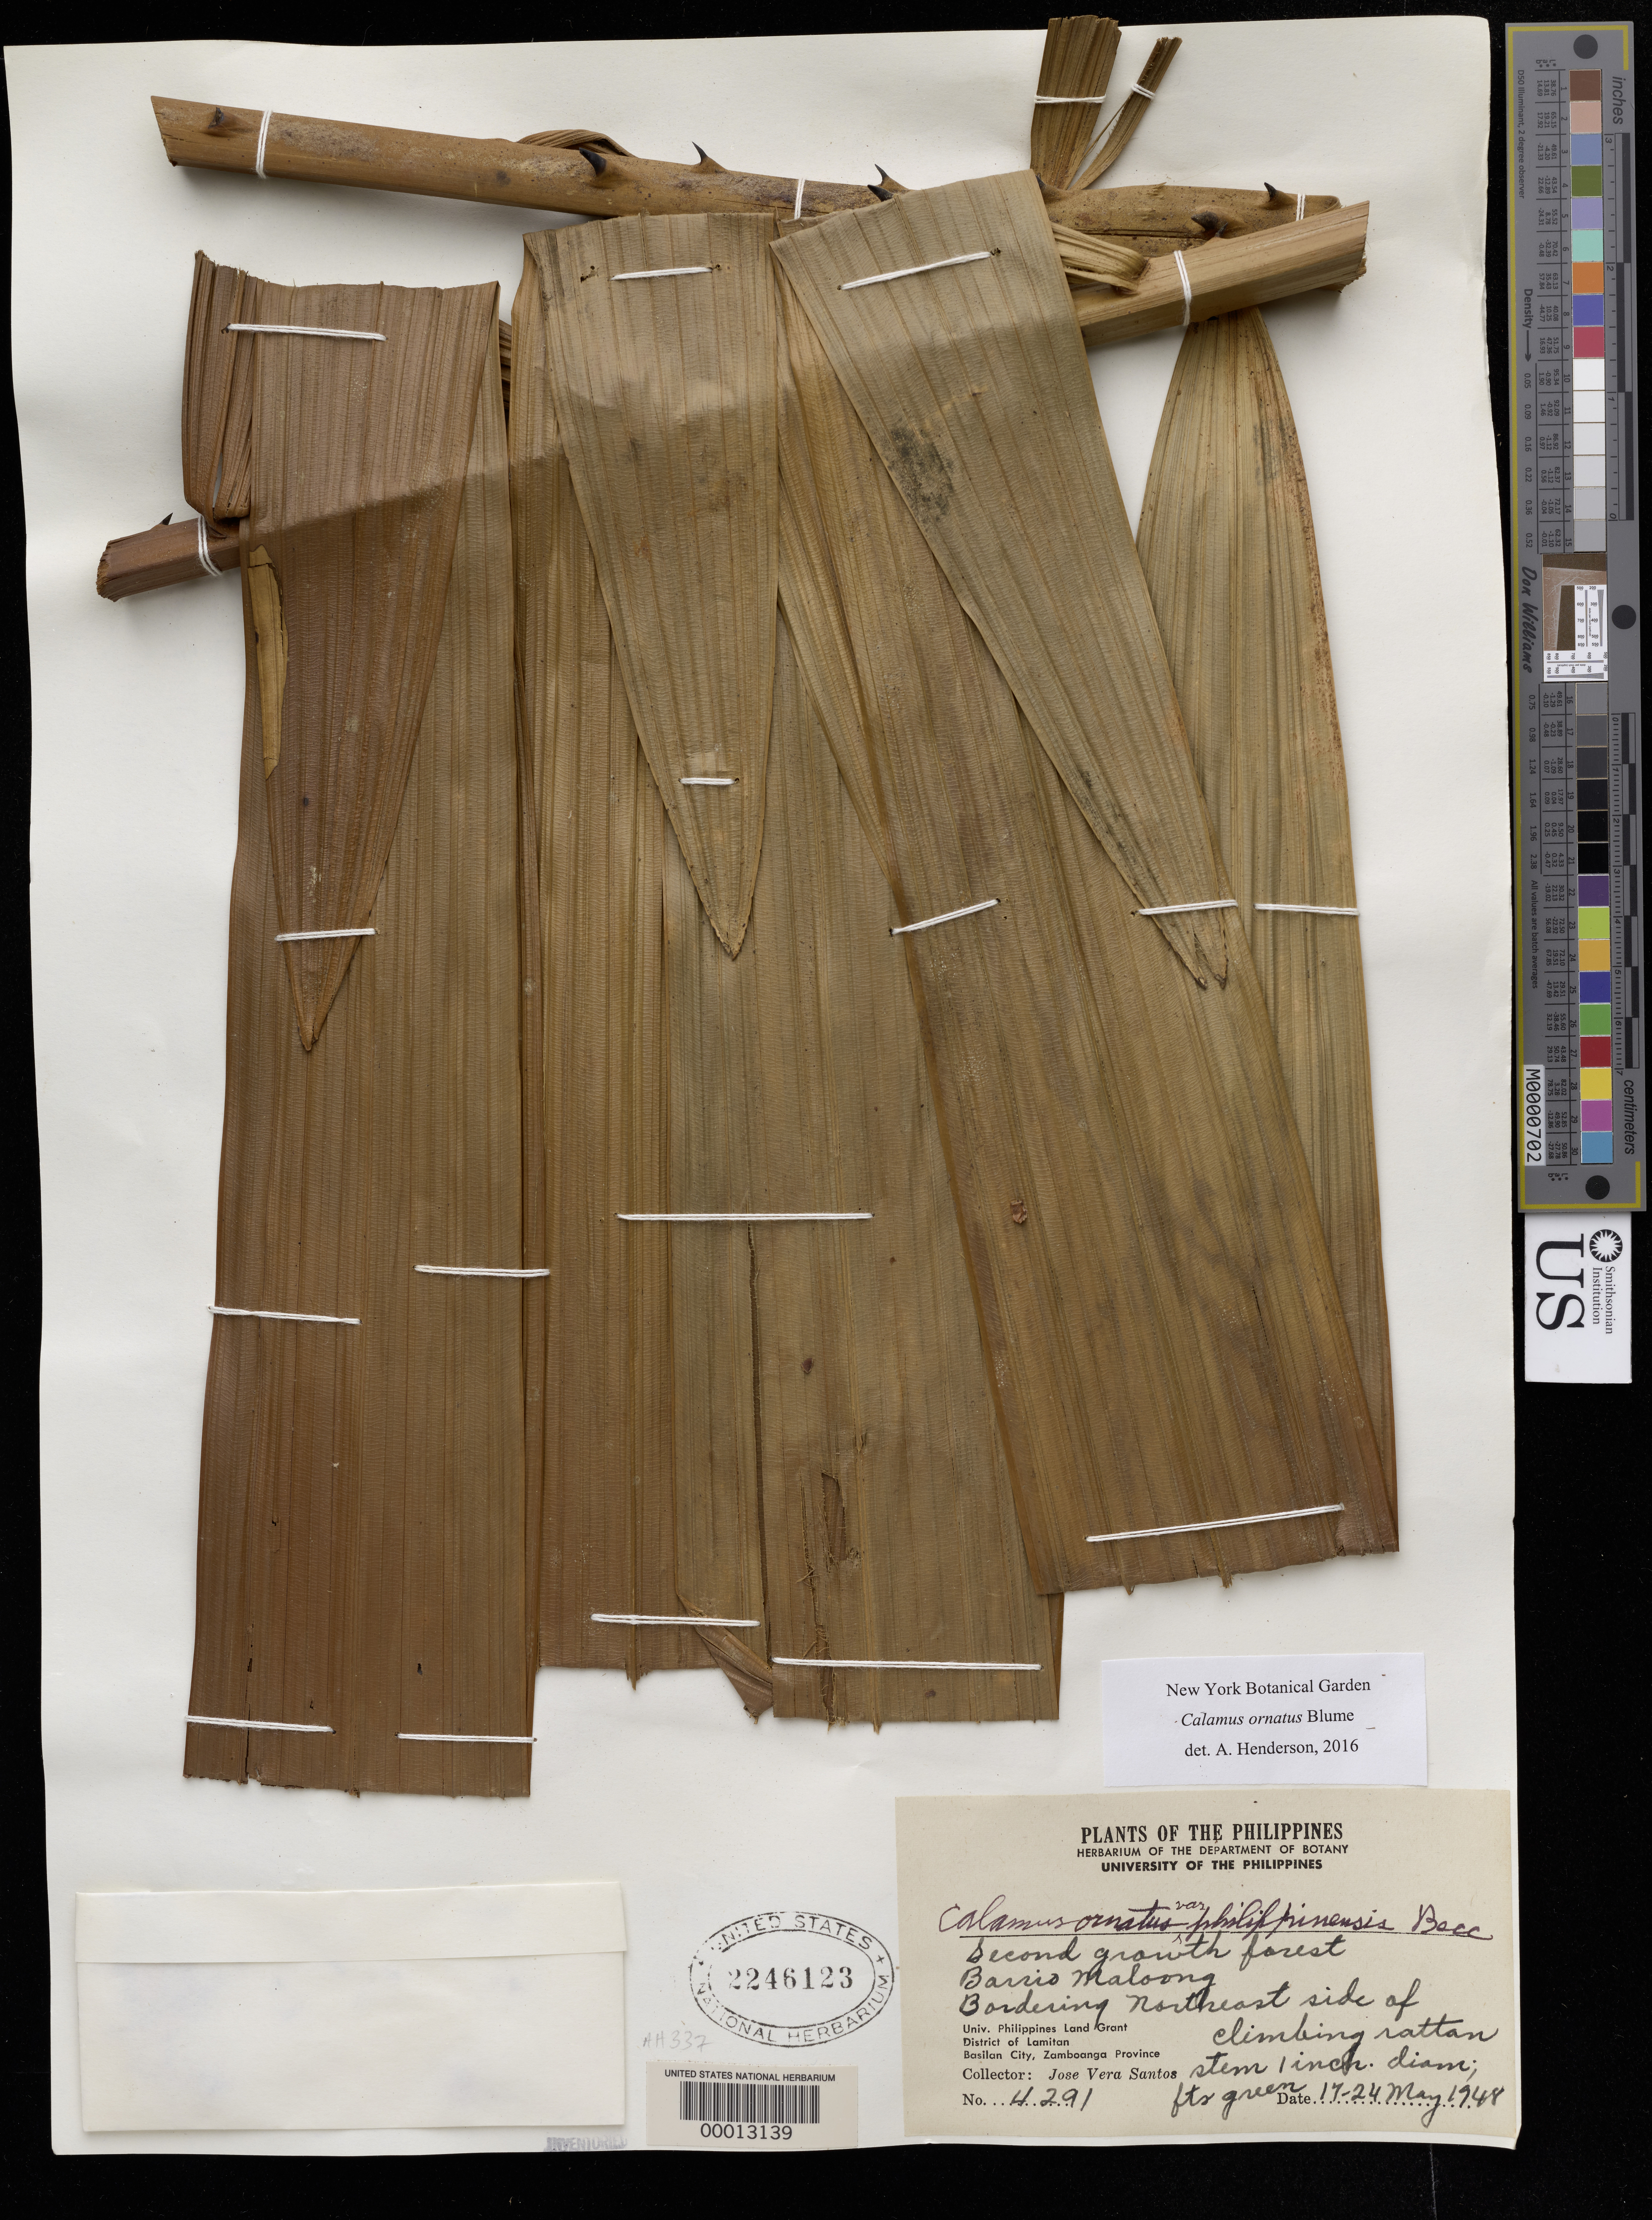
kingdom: Plantae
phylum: Tracheophyta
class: Liliopsida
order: Arecales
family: Arecaceae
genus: Calamus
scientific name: Calamus ornatus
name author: Blume ex Schult. f.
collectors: J. Vera Santos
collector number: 4291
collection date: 1948-05-17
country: Philippines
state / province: Zamboanga Peninsula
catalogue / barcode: US 2246123